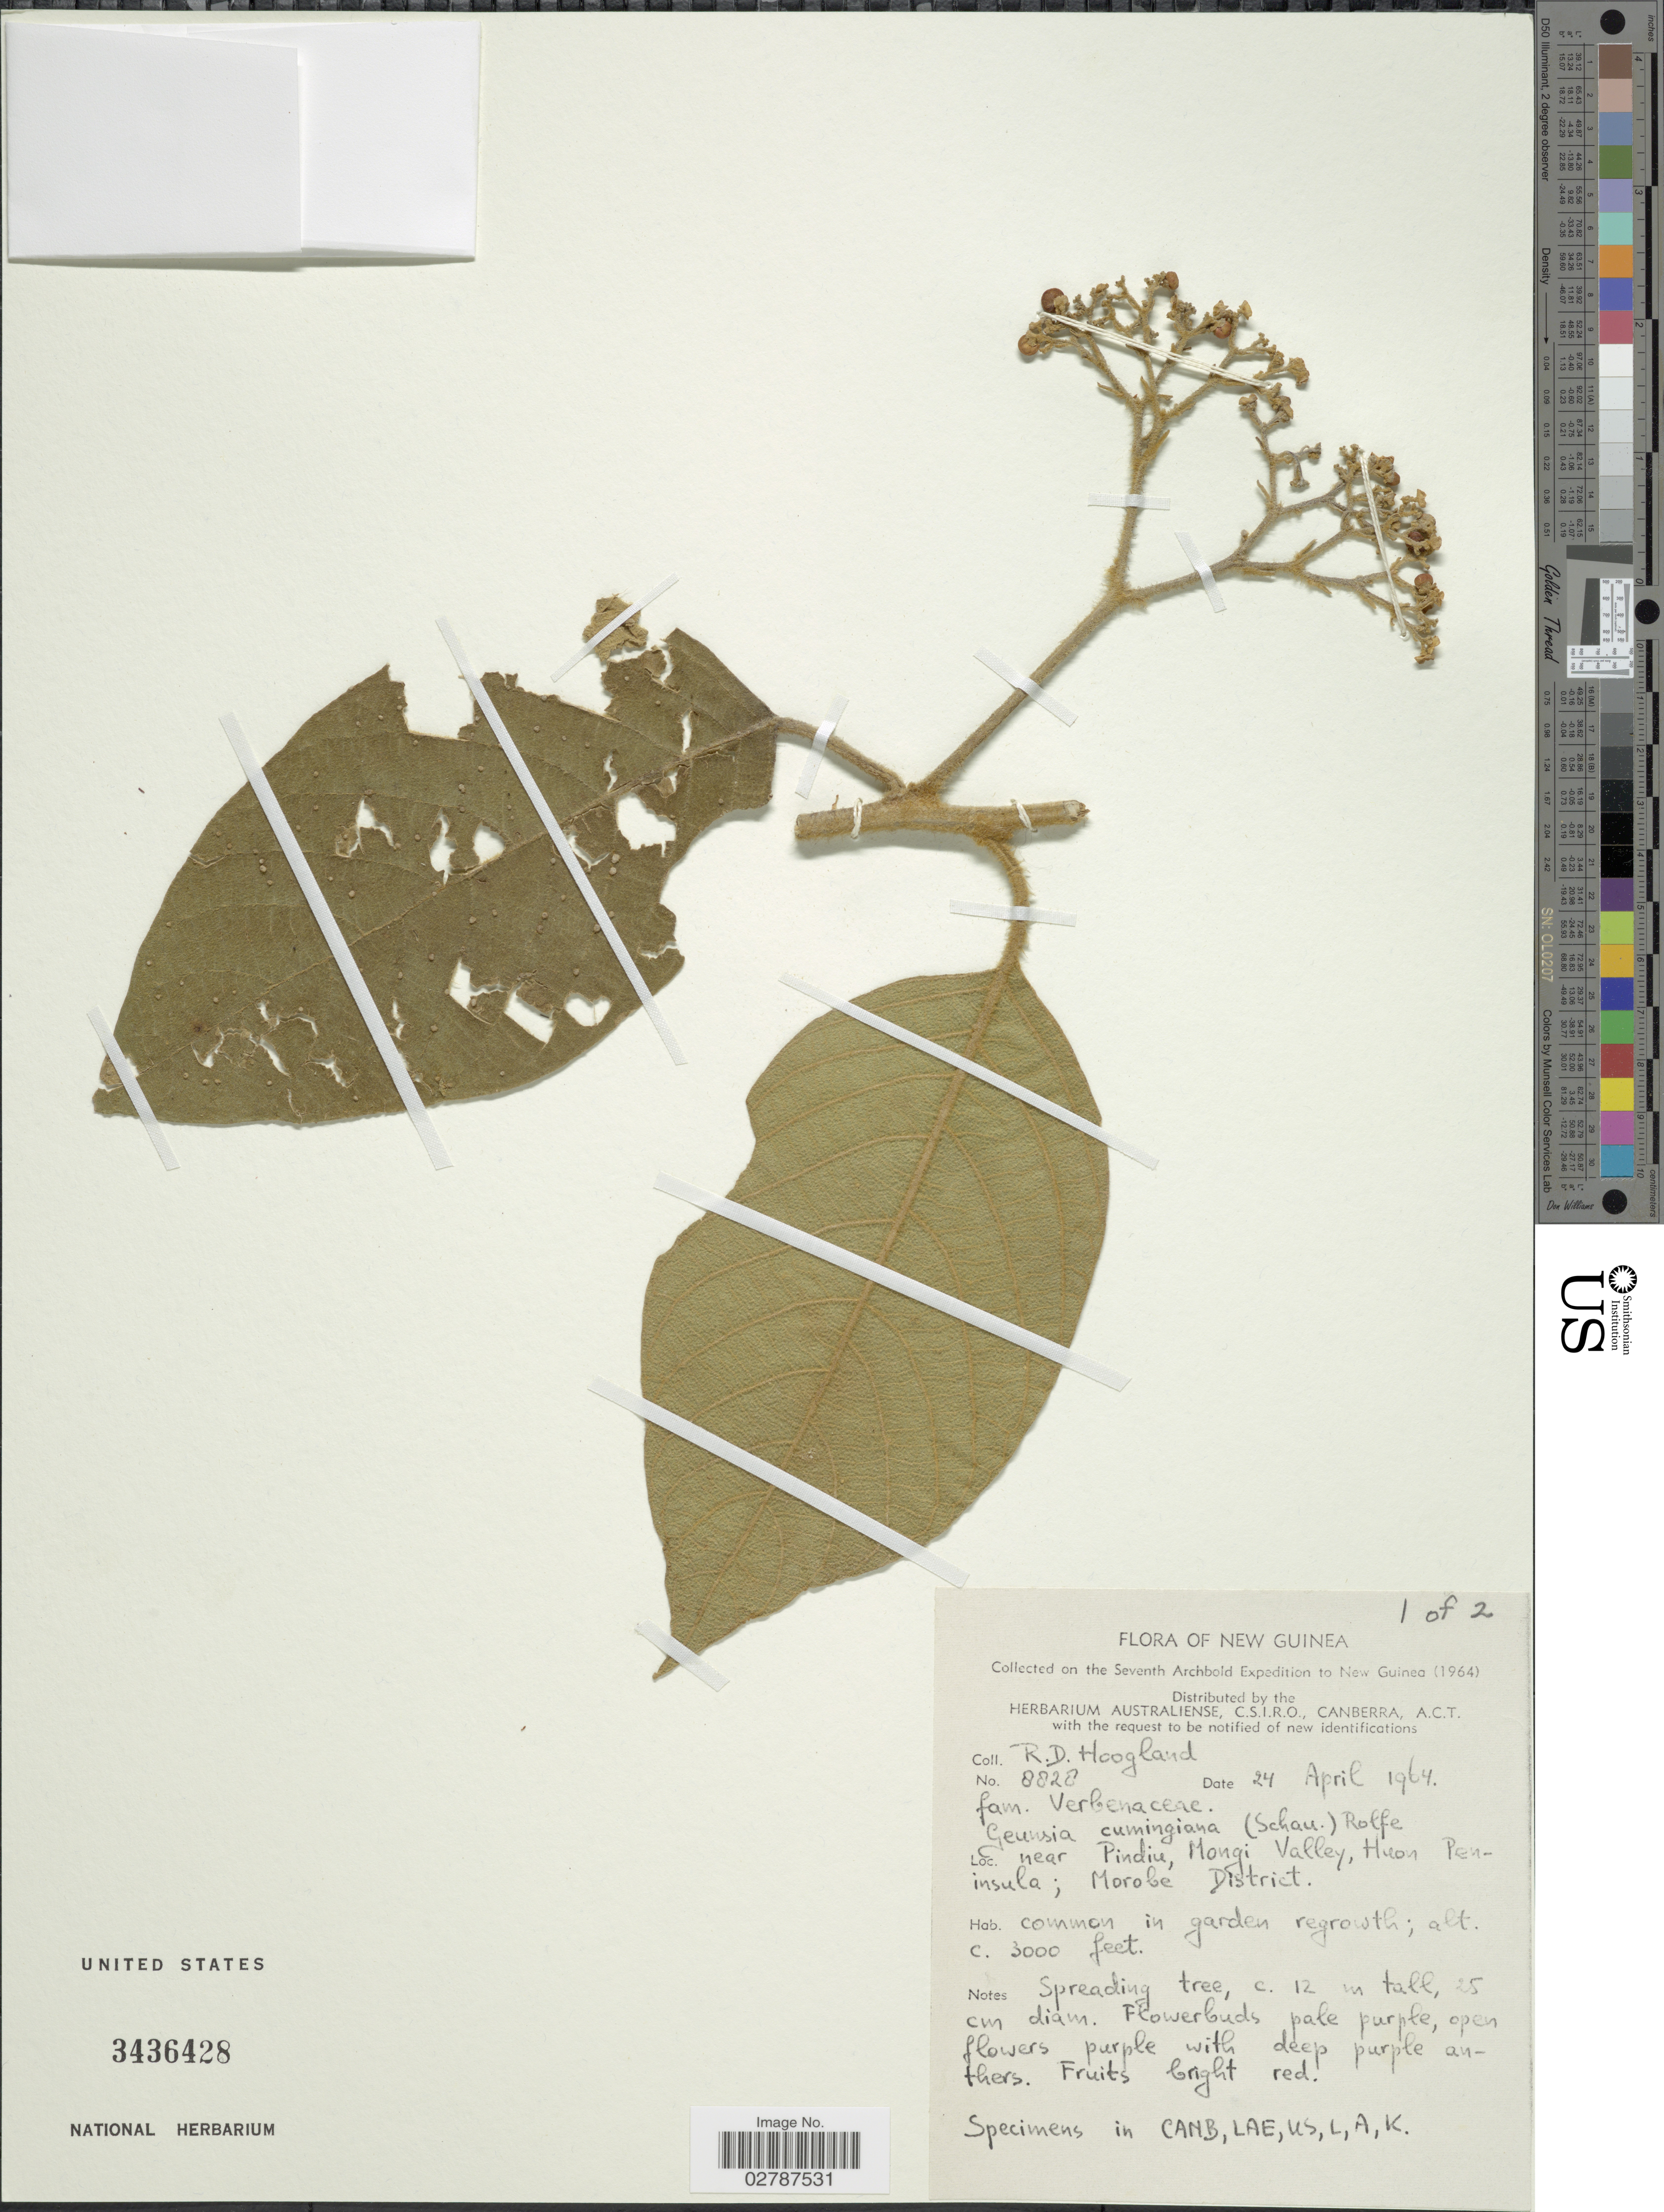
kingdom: Plantae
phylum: Tracheophyta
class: Magnoliopsida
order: Lamiales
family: Lamiaceae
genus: Callicarpa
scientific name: Callicarpa cumingiana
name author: Schauer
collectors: R. D. Hoogland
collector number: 8828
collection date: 1964-04-24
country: Papua New Guinea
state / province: Morobe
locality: New Guinea. Near Pindiu, Mongi Valley, Huon Peninsula; Morobe District.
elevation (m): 914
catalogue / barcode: US 3436428